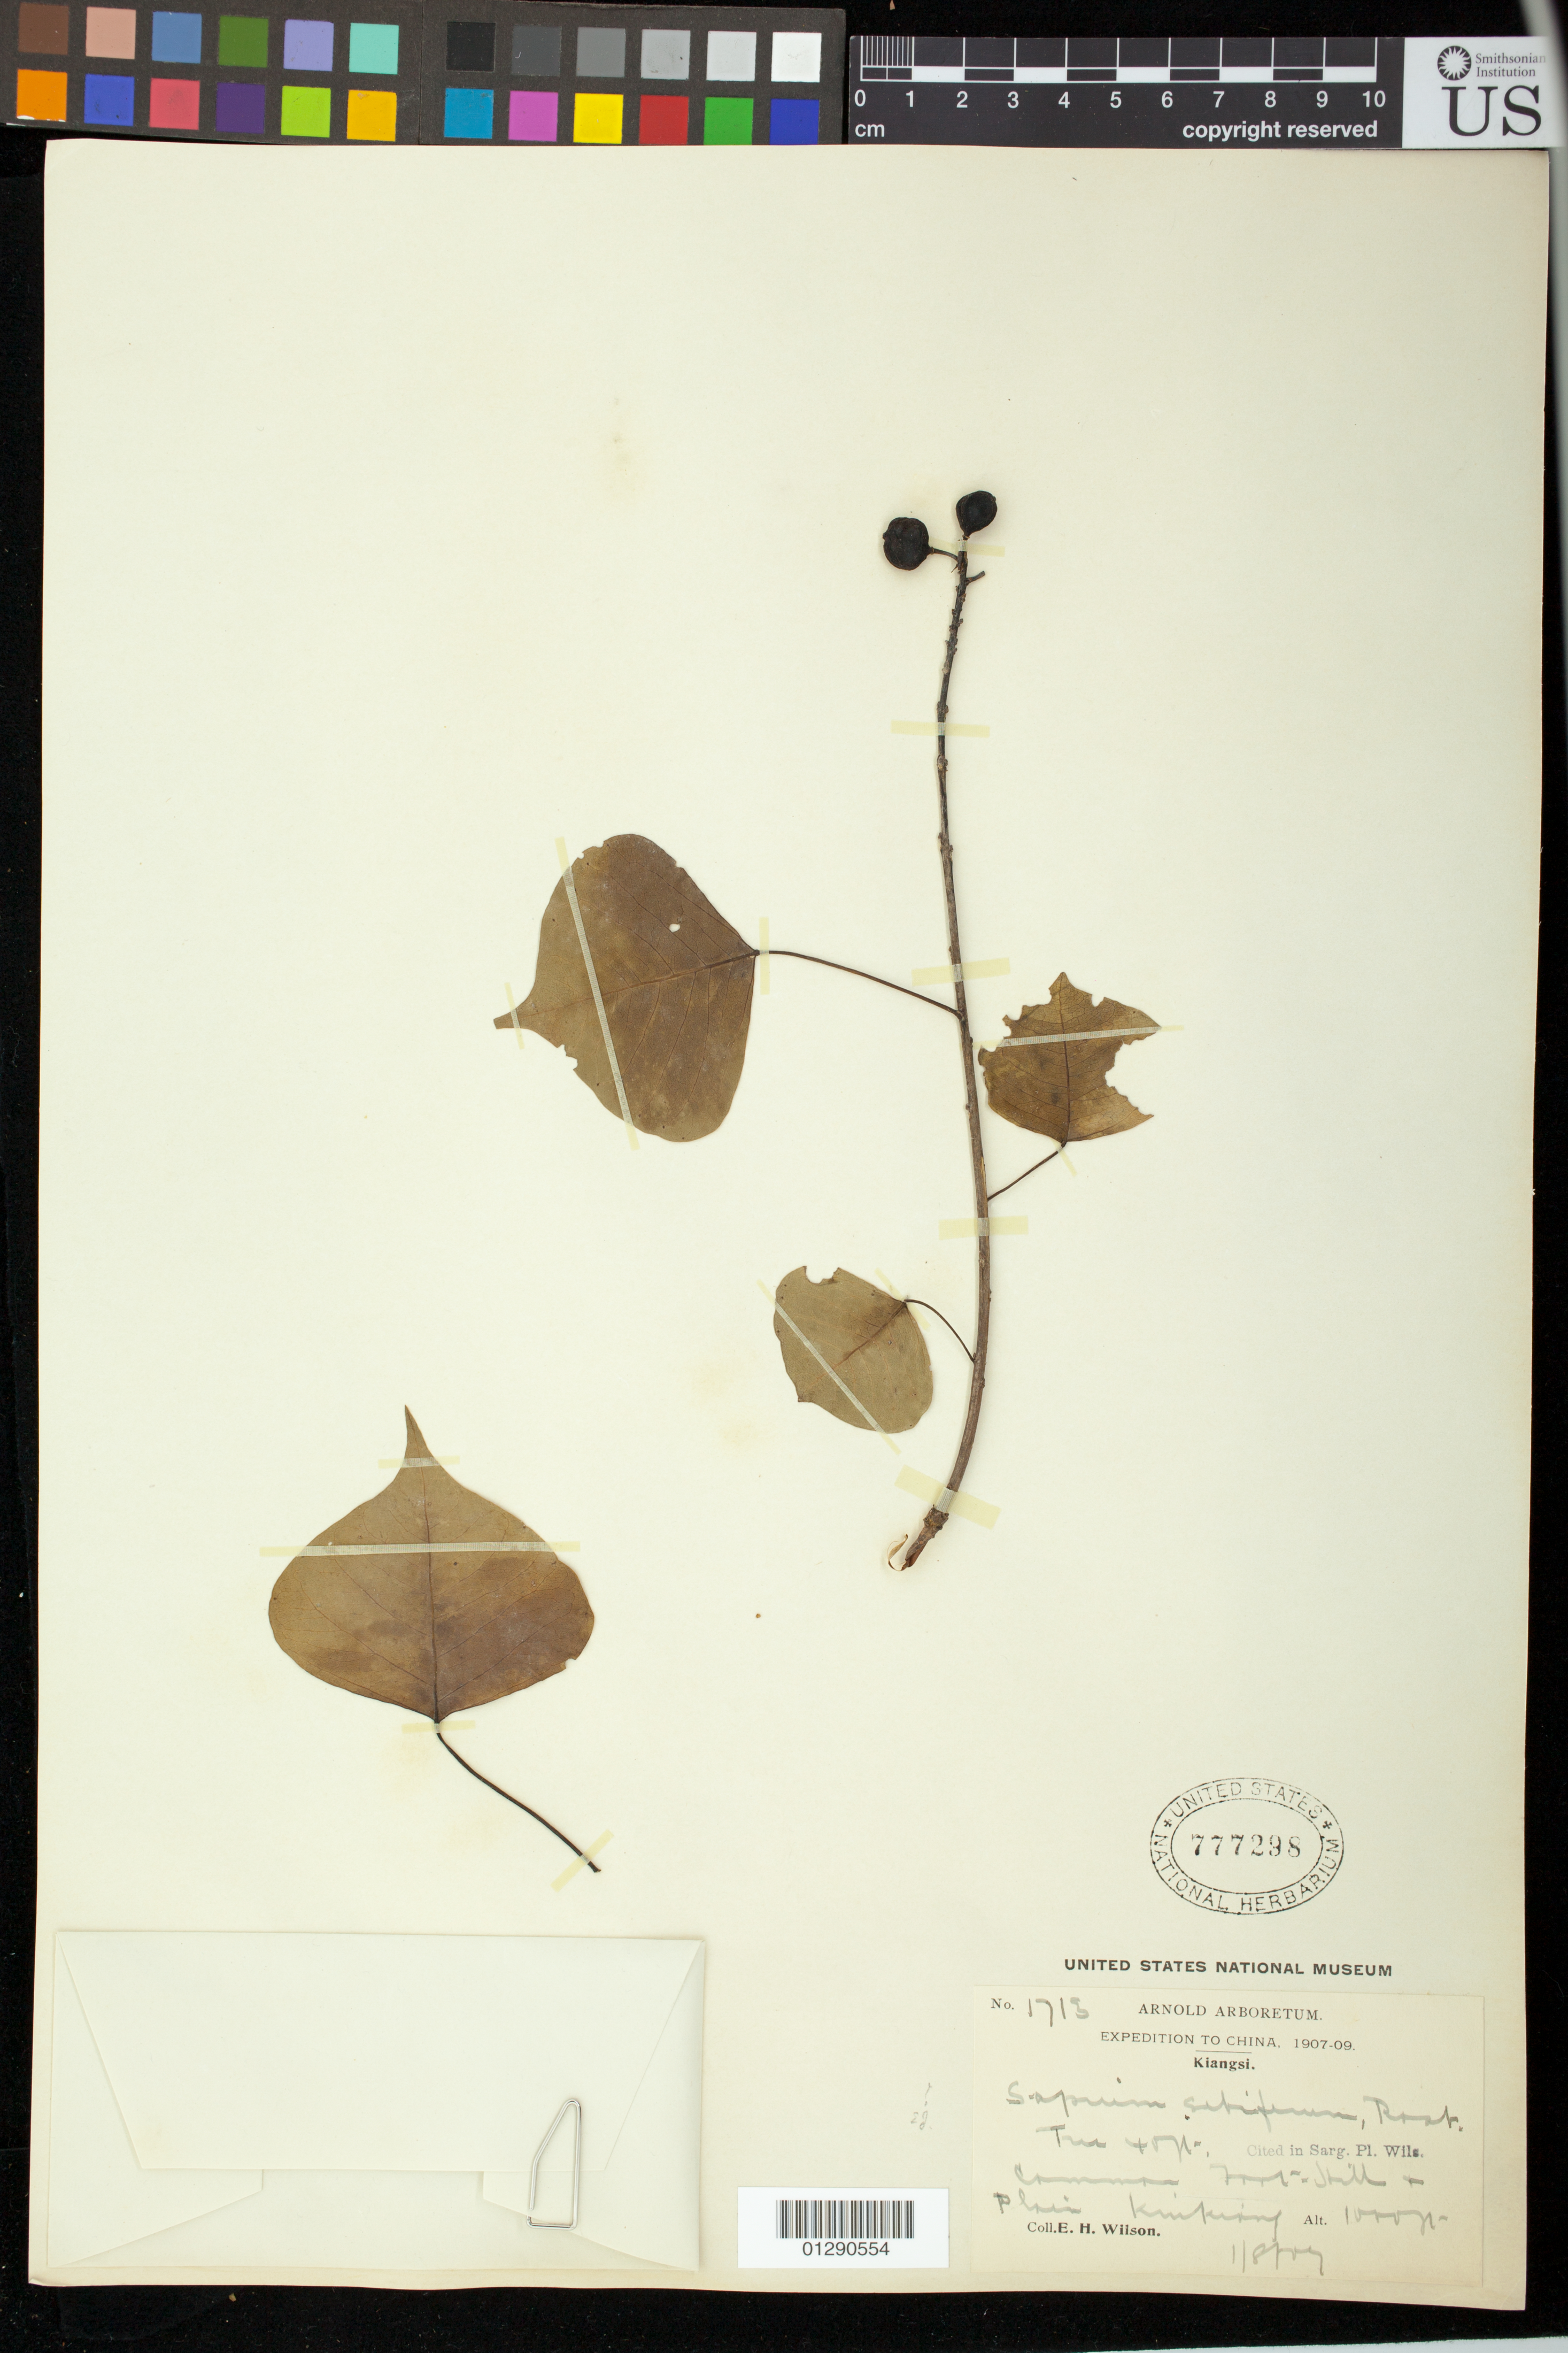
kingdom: Plantae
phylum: Tracheophyta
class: Magnoliopsida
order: Malpighiales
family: Euphorbiaceae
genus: Sapium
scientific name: Sapium sebiferum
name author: (L.) Roxb.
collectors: E. Wilson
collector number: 1715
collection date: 1907/1909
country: China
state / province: Jiangxi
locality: Kiangsi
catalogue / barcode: US 777298